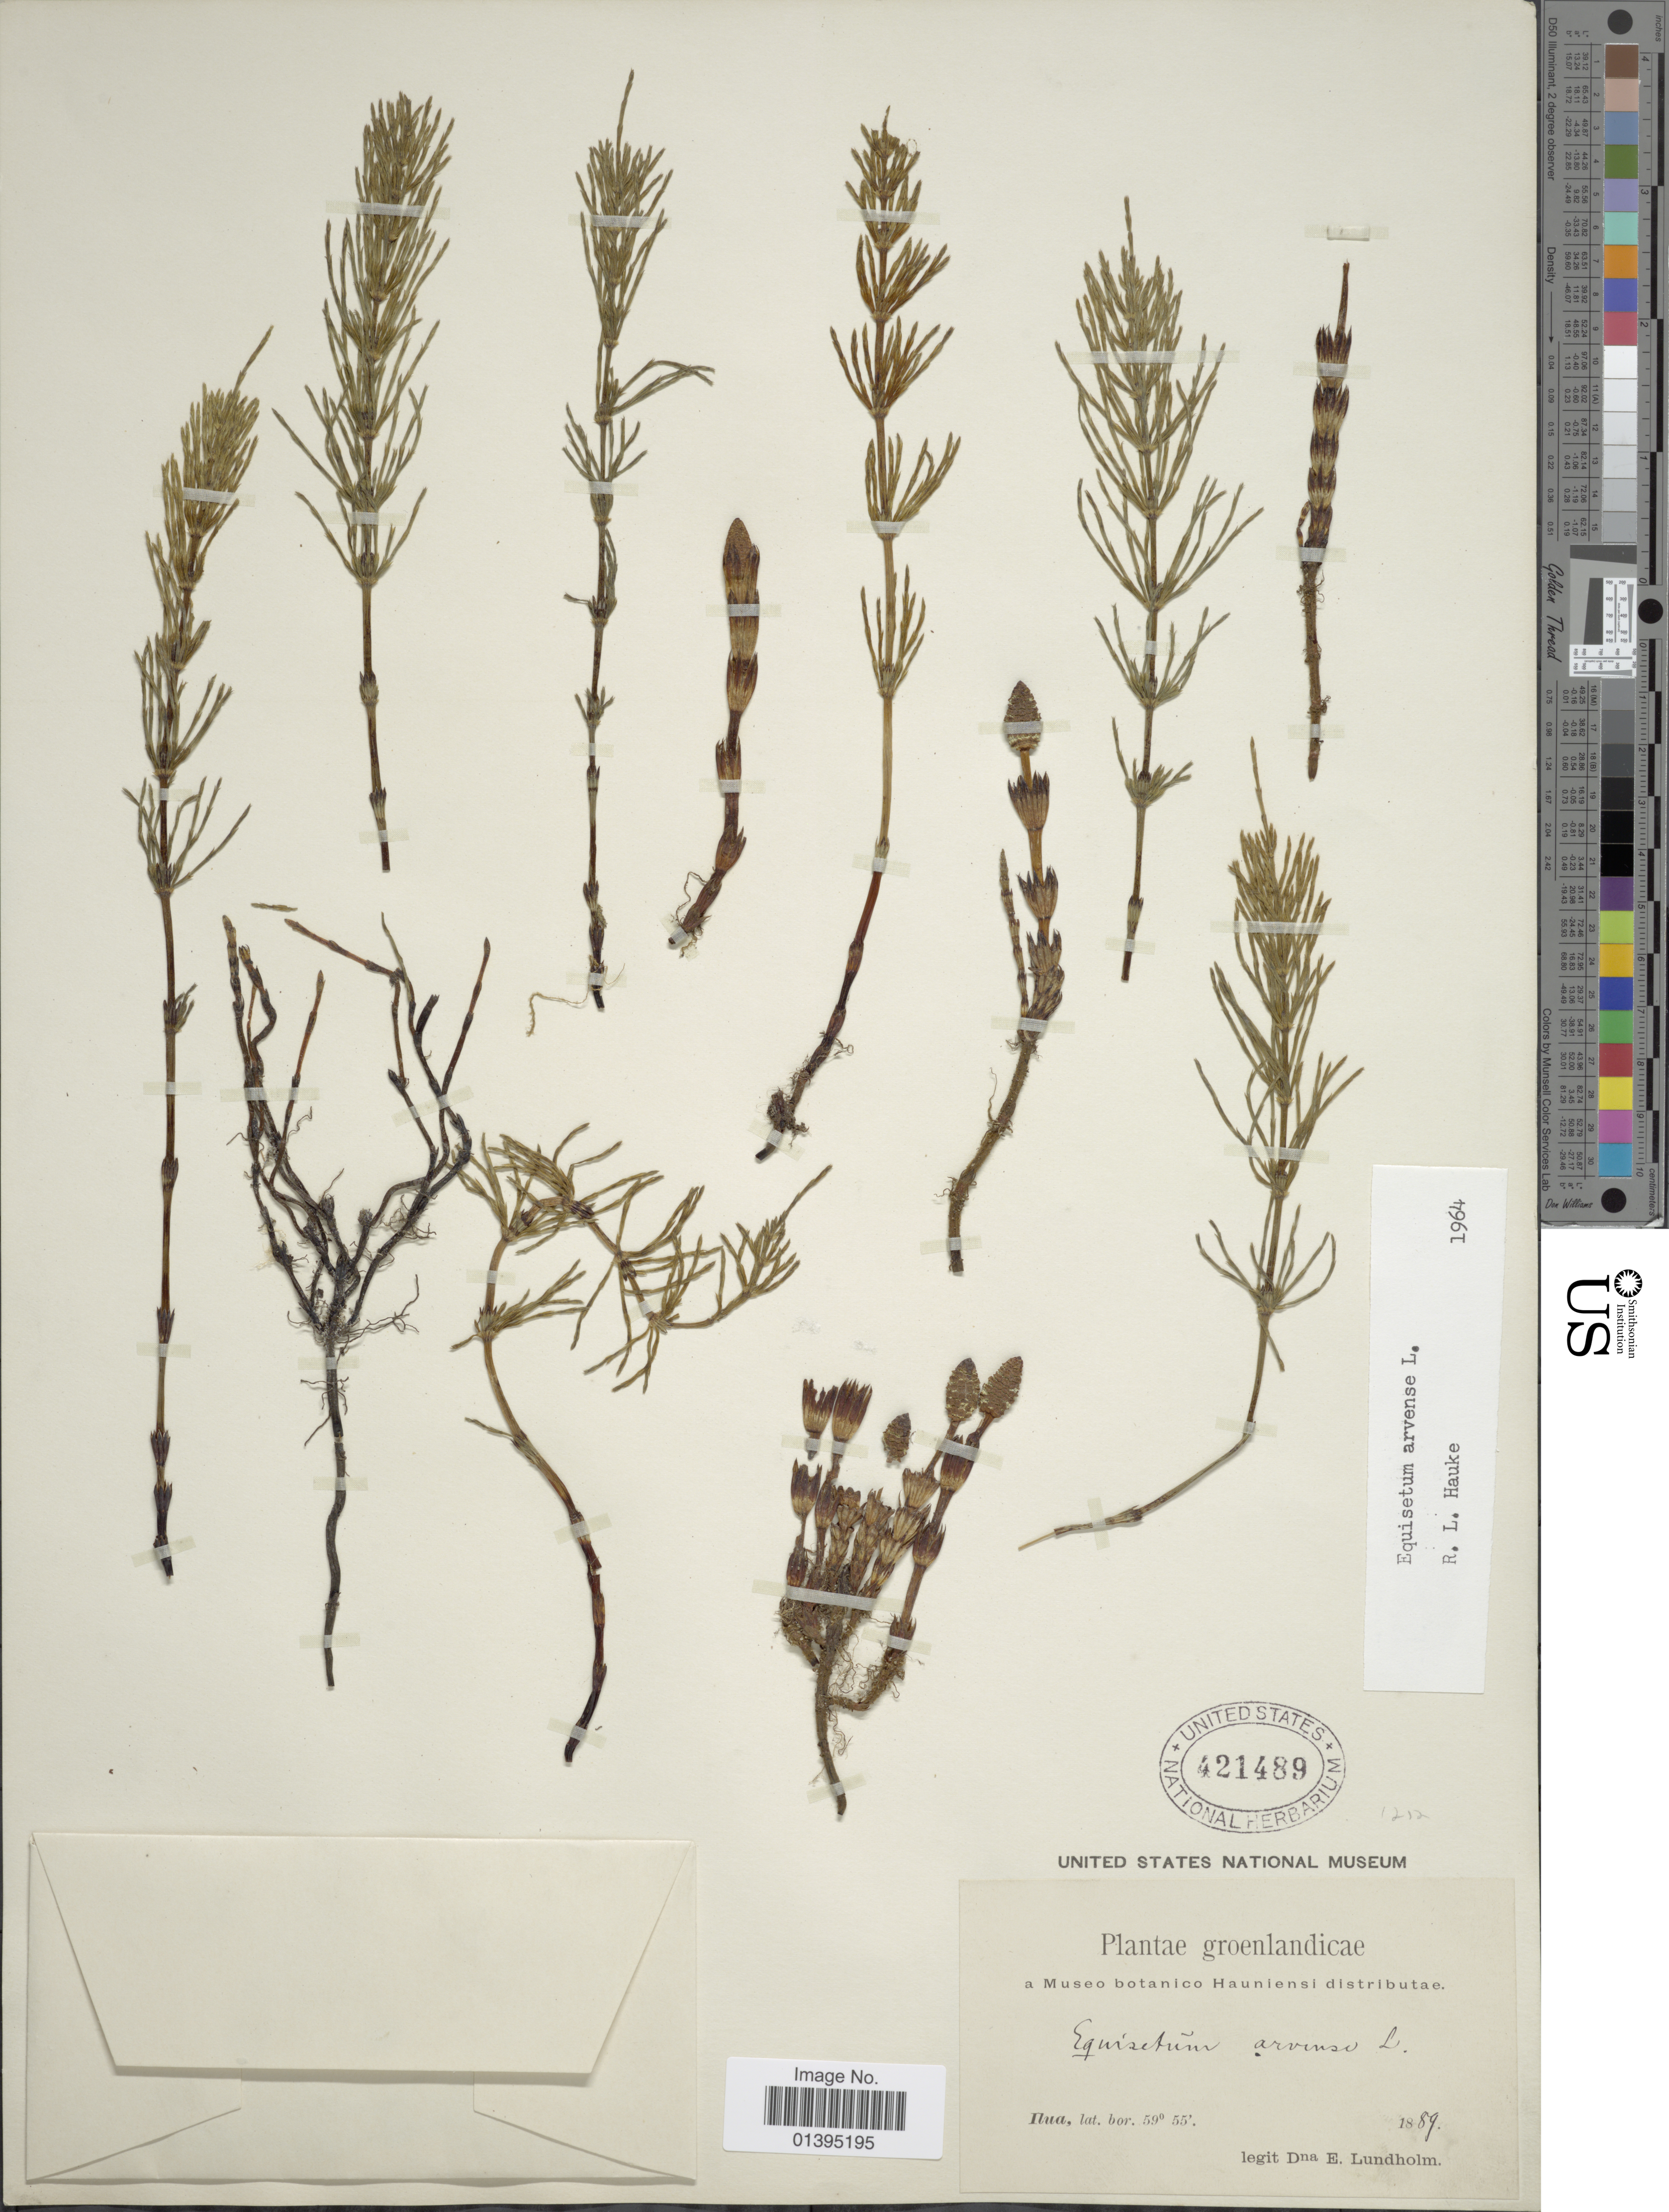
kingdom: Plantae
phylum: Tracheophyta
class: Polypodiopsida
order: Equisetales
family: Equisetaceae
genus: Equisetum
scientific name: Equisetum arvense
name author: L.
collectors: D. Lundholm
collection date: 1889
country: Greenland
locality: Ilua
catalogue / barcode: US 421489